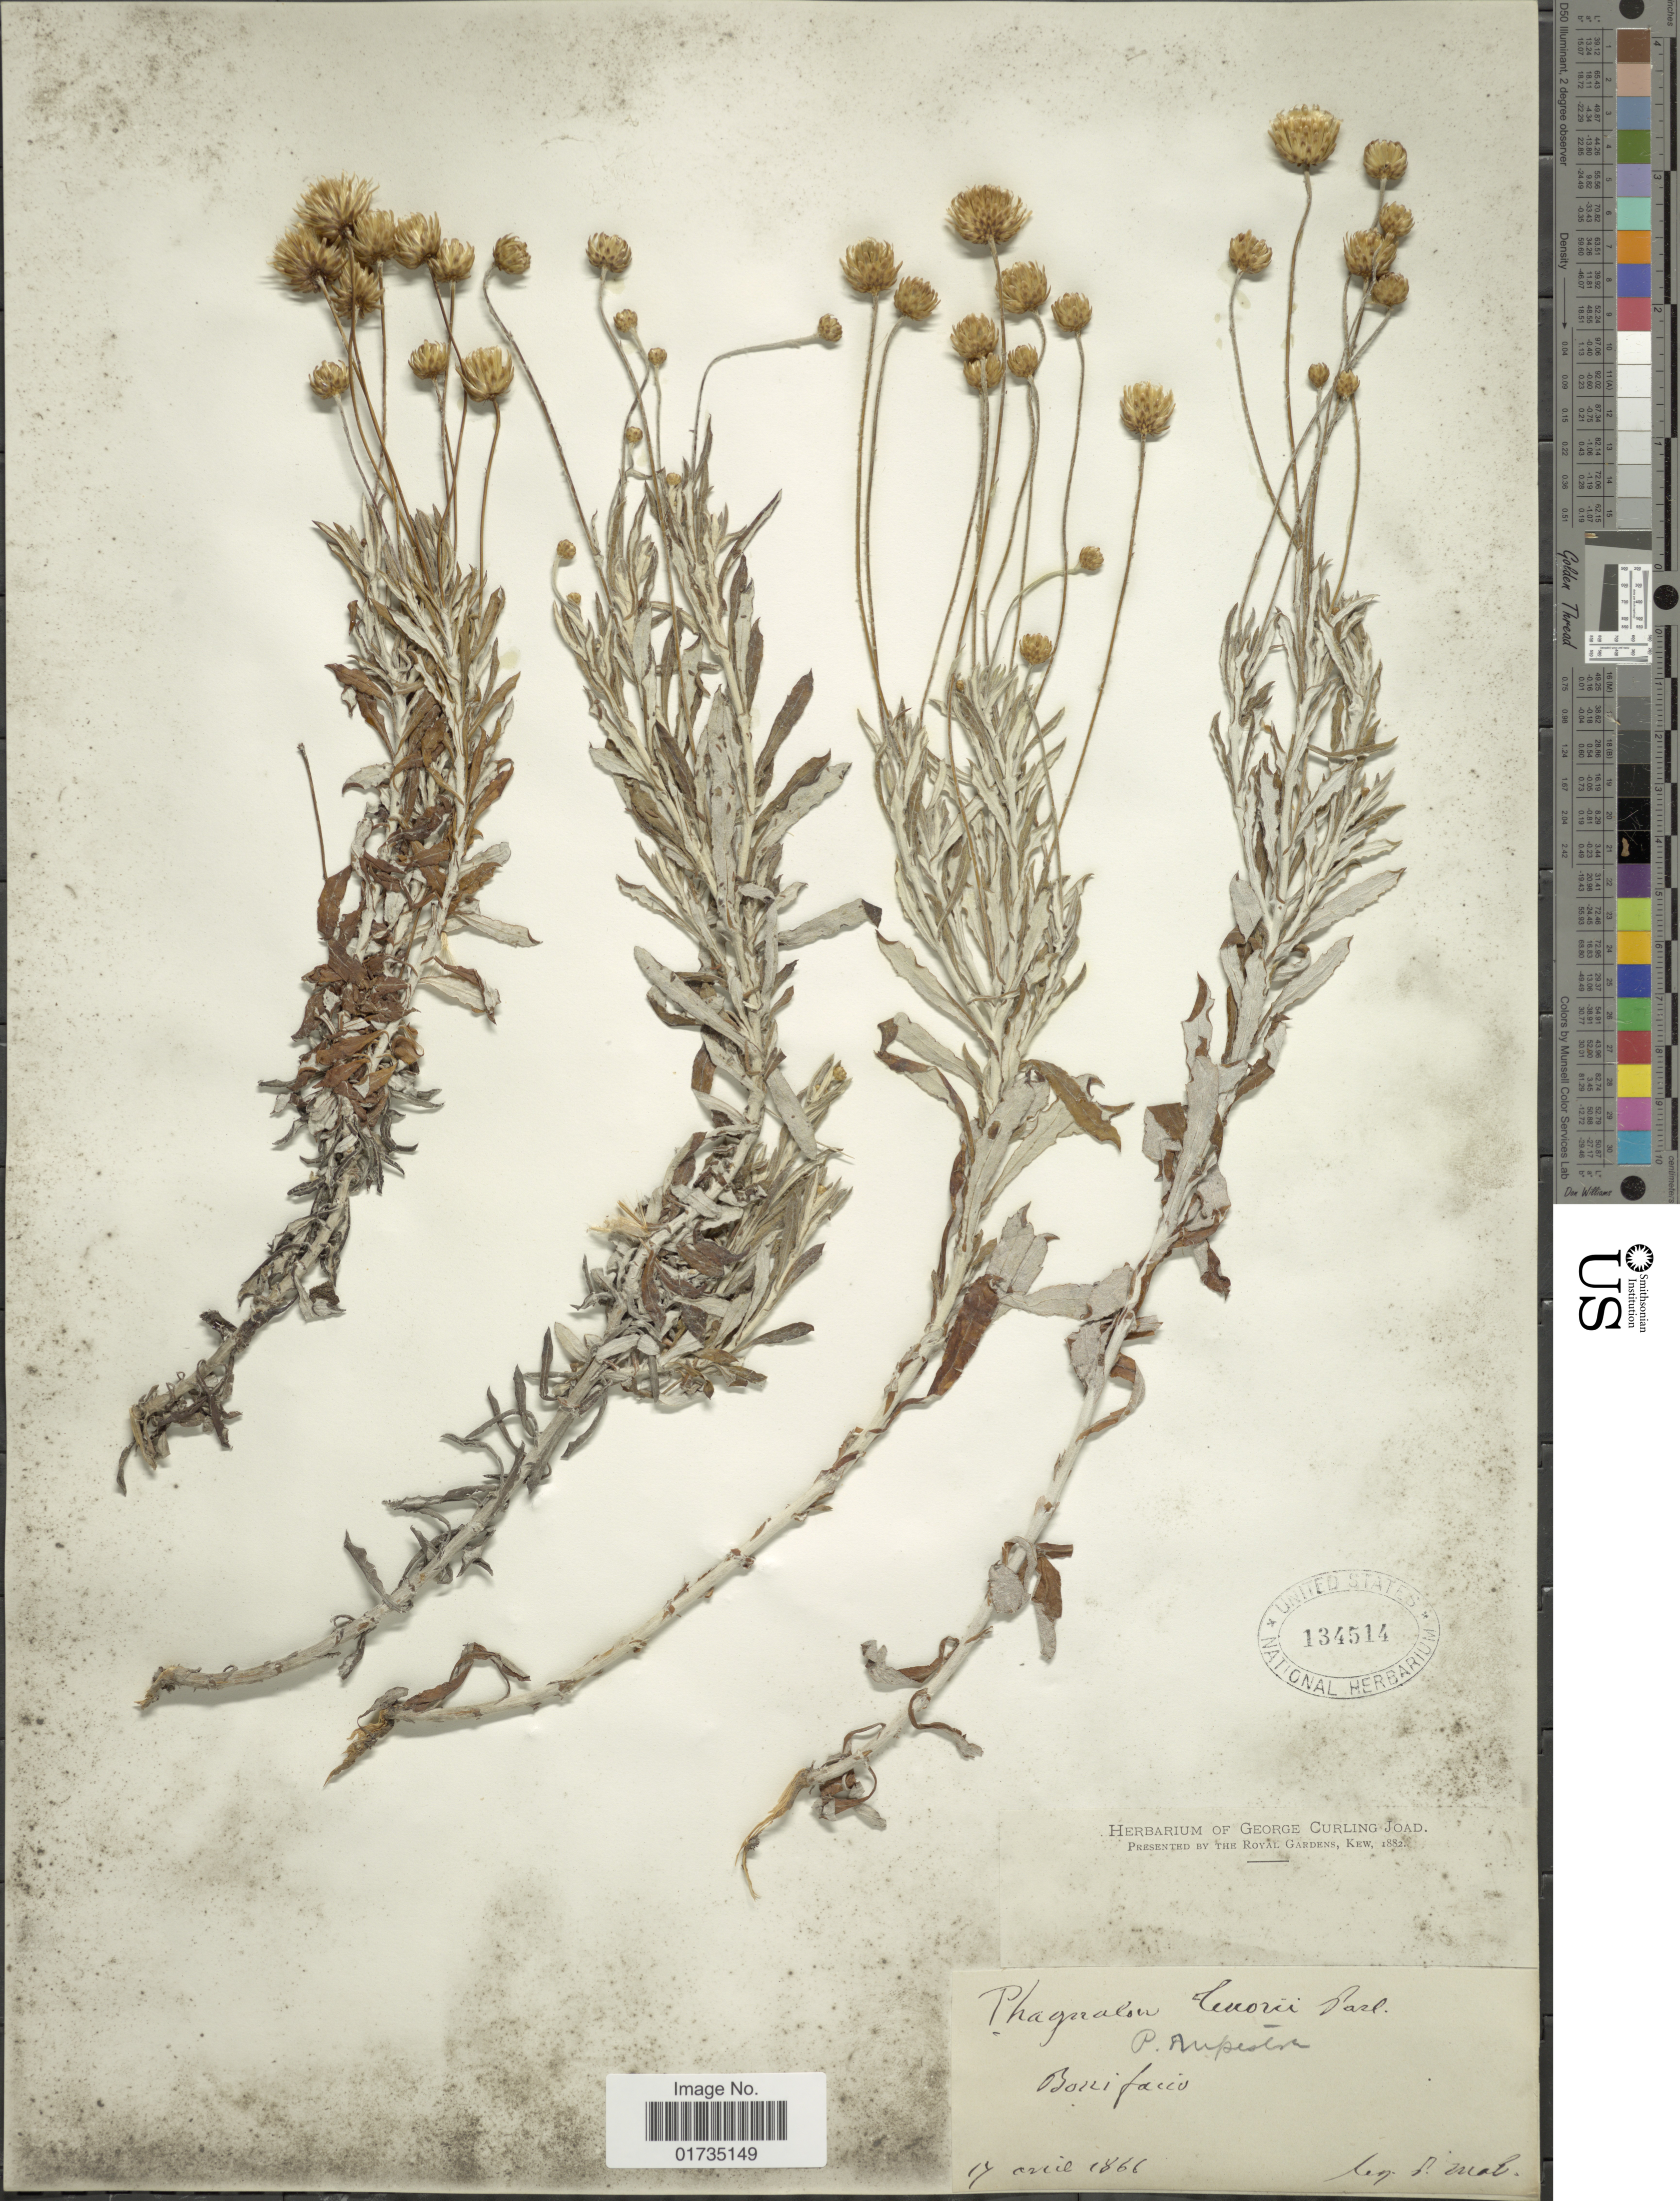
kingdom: Plantae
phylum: Tracheophyta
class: Magnoliopsida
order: Asterales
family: Asteraceae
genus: Phagnalon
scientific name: Phagnalon rupestre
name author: (L.) DC.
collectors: A. Mal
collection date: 1866-04-17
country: France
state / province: Corsica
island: Corse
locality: Bonifacio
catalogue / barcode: US 134514